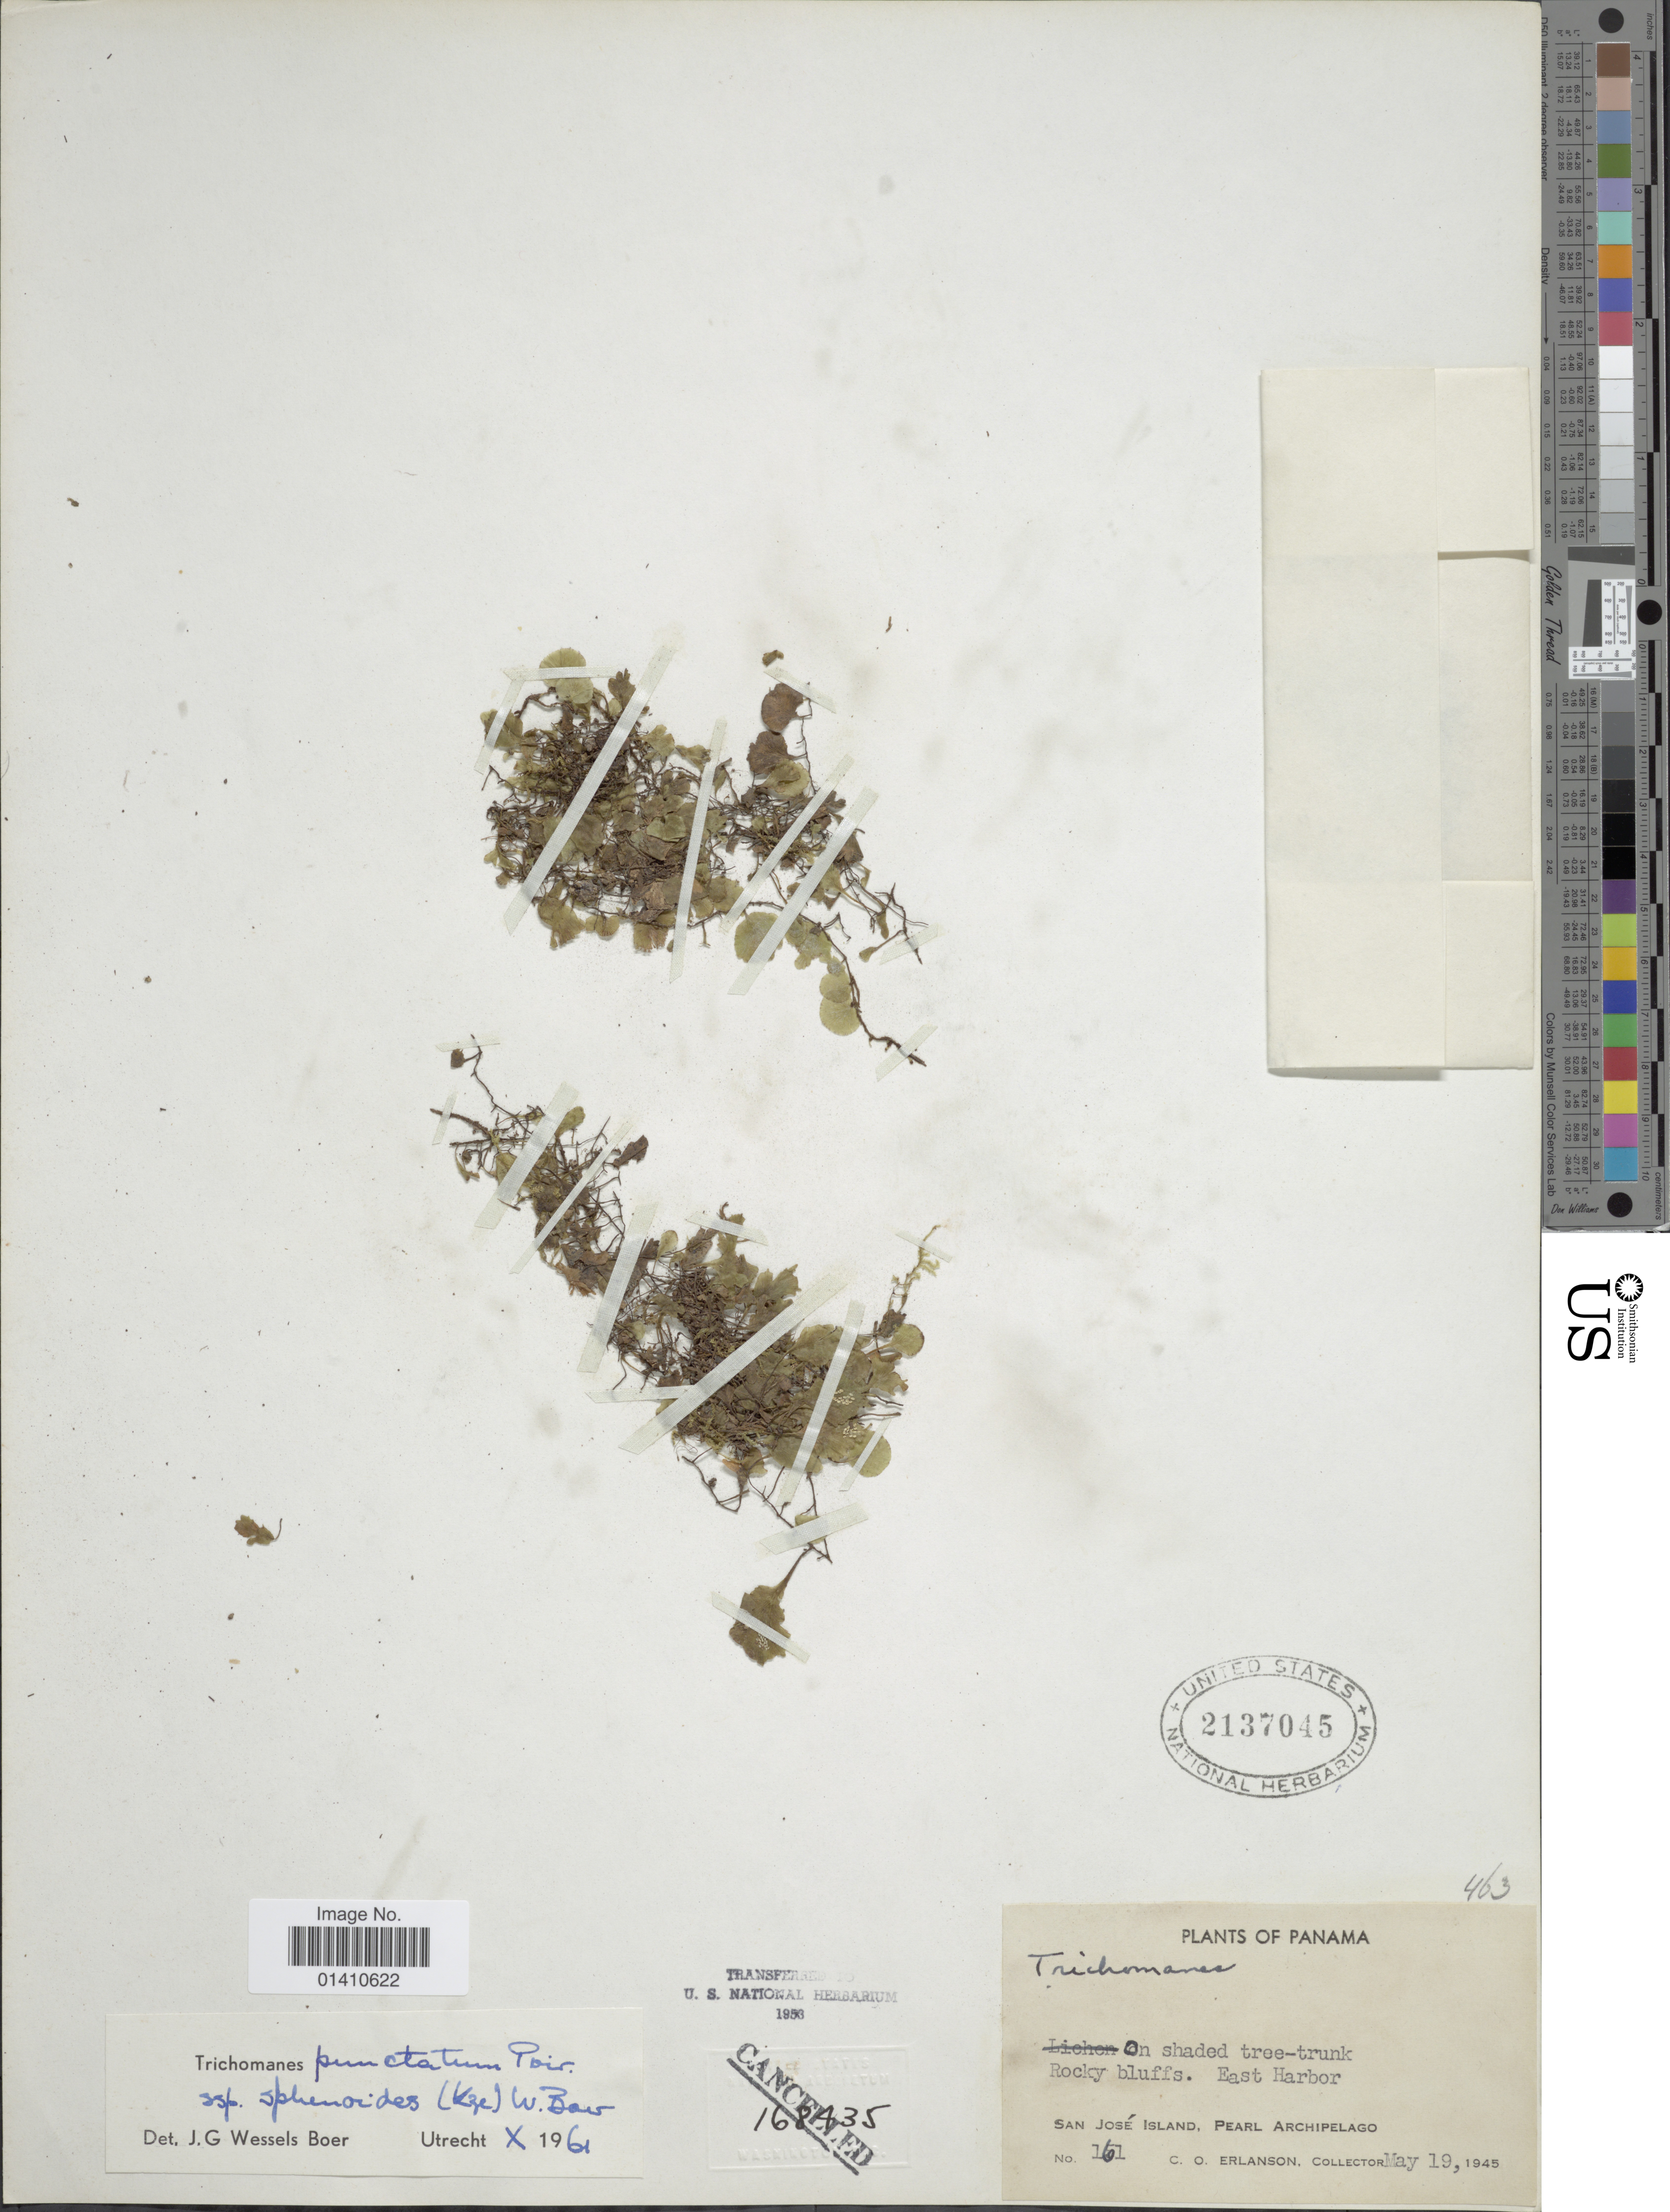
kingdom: Plantae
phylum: Tracheophyta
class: Polypodiopsida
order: Hymenophyllales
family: Hymenophyllaceae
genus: Didymoglossum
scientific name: Didymoglossum punctatum subsp. spheroides (Kunze) comb. nov., ined 2015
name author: (Kunze)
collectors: C. O. Erlanson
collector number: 161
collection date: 1945-05-19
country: Panama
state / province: Panamá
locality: East Harbor, San Jose Island, Pearl Archipelago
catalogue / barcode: US 2137045